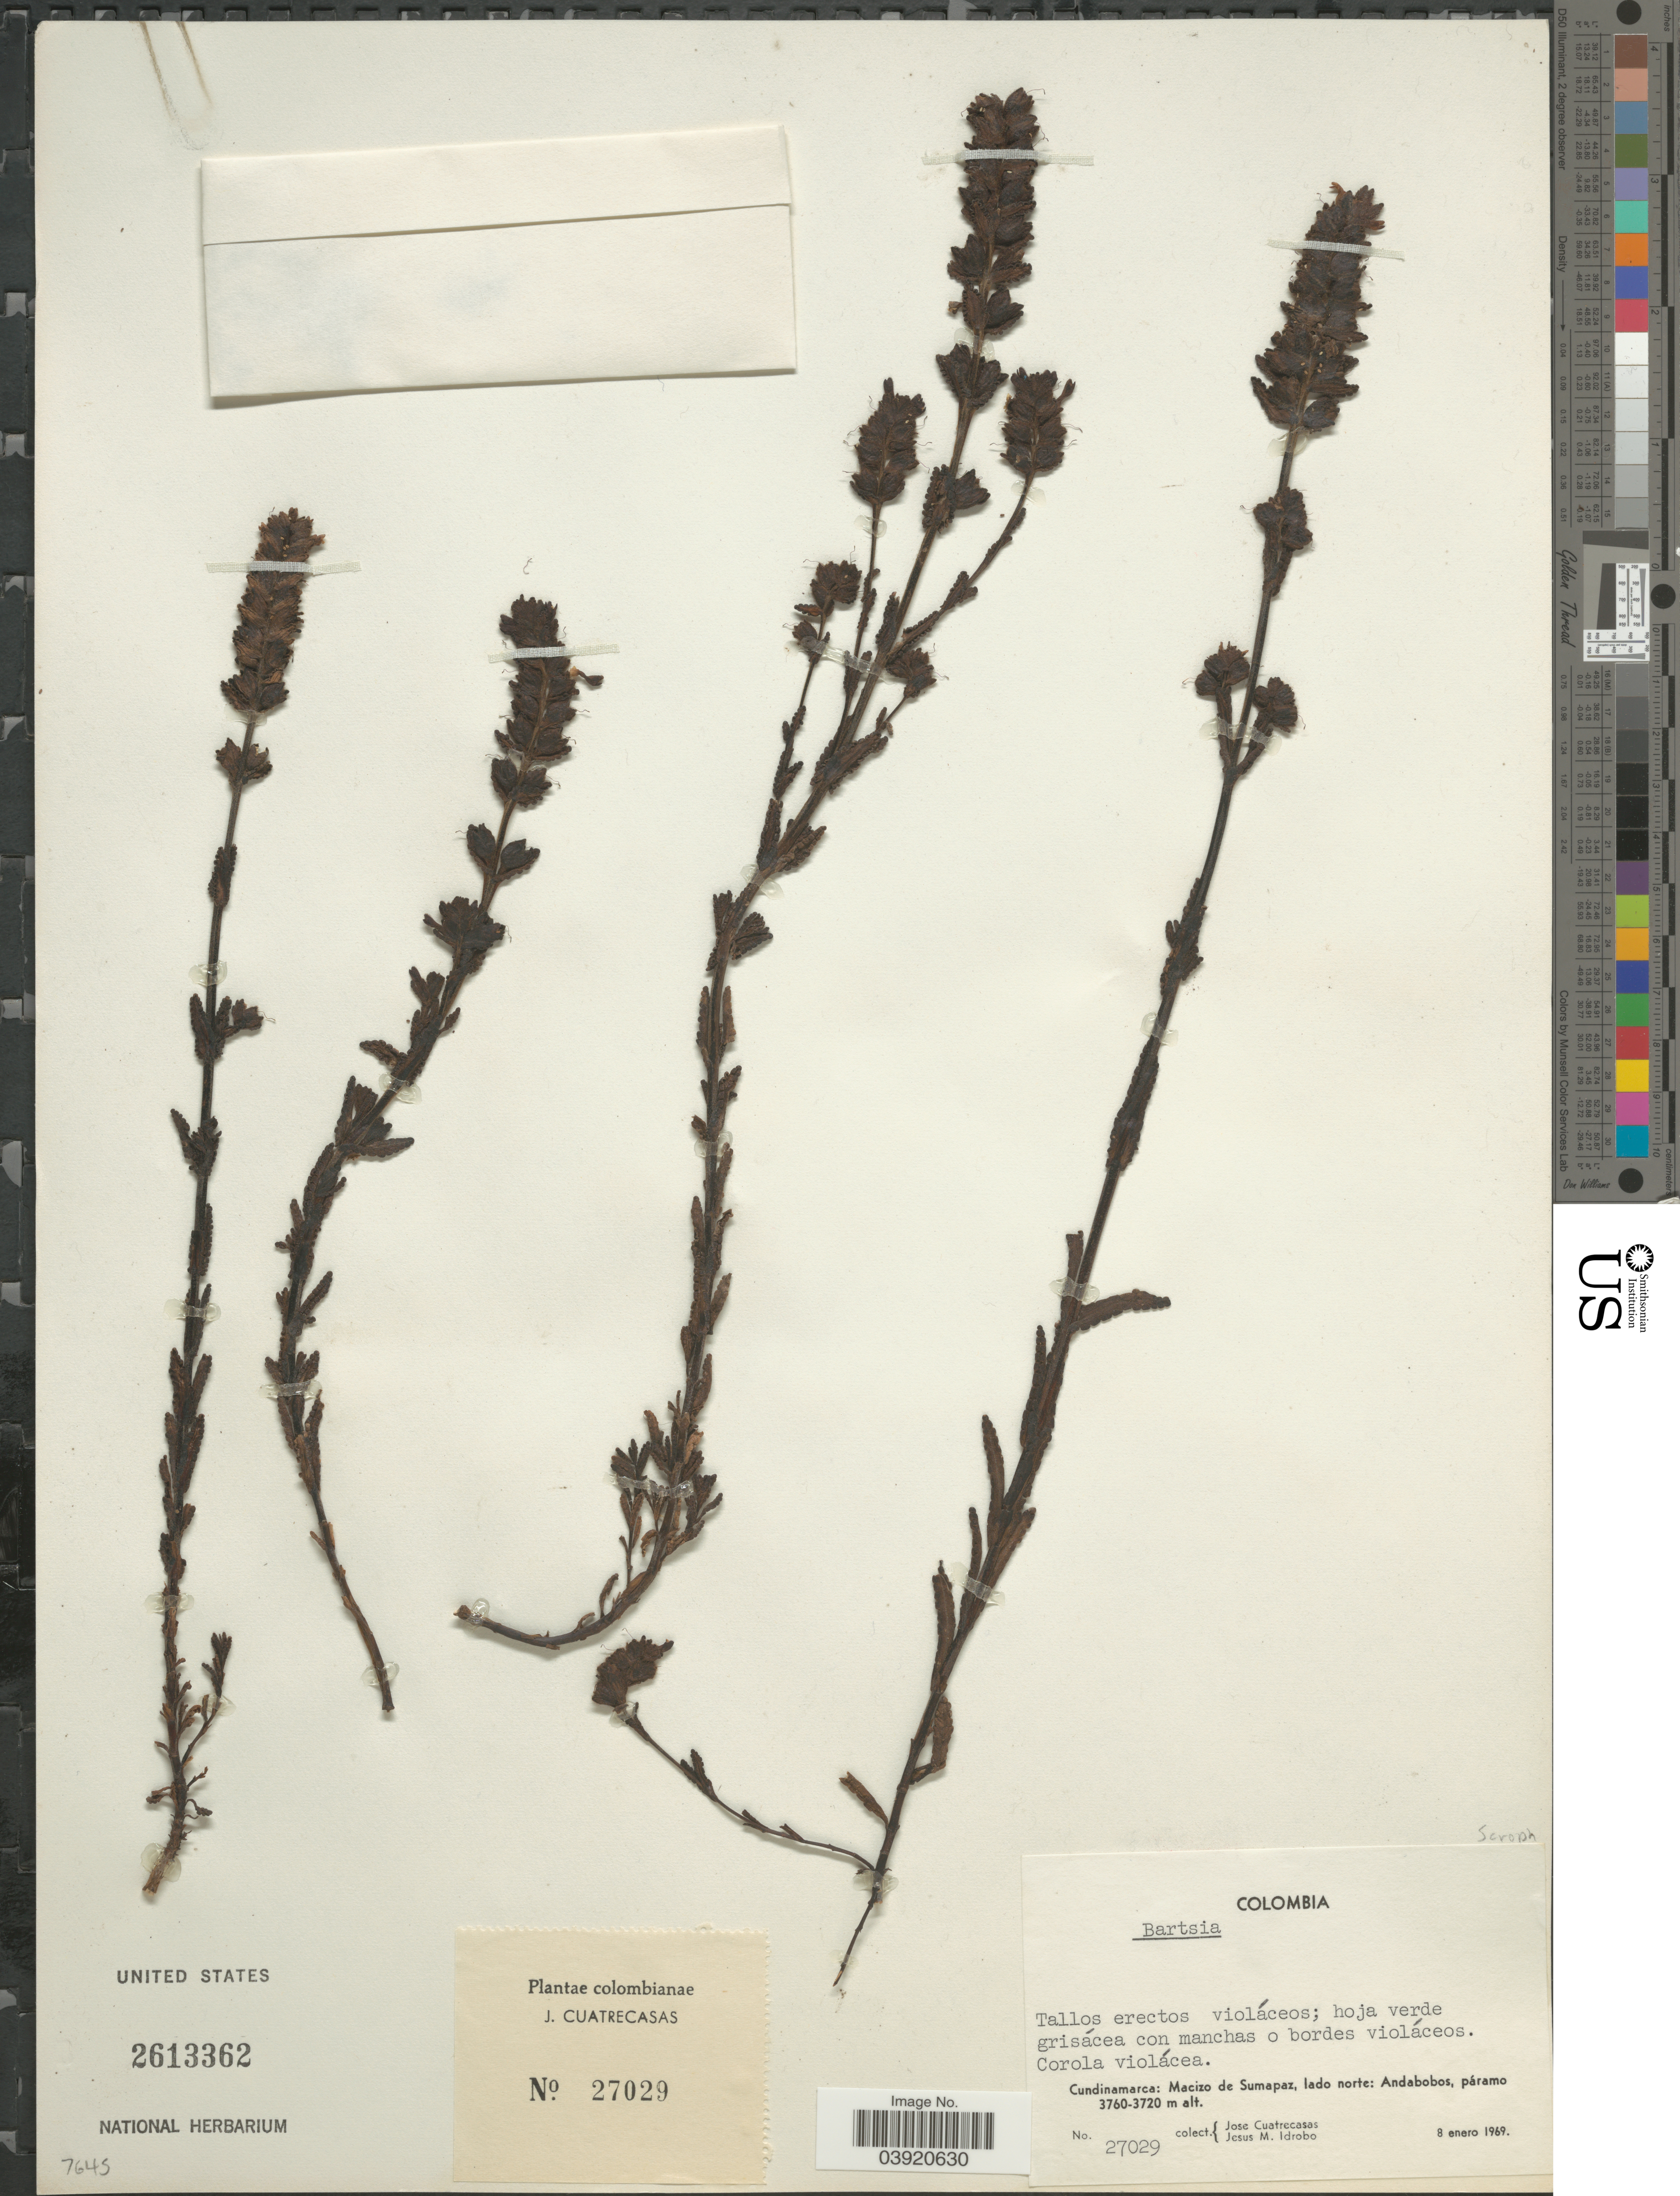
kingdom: Plantae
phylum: Tracheophyta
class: Magnoliopsida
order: Lamiales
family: Orobanchaceae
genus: Bartsia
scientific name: Bartsia sp.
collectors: J. Cuatrecasas & J. M. Idrobo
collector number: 27029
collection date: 1969-01-08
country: Colombia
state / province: Cundinamarca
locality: Macizo de Sumapaz, lado norte: Andabobos, páramo.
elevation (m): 3720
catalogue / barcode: US 2613362